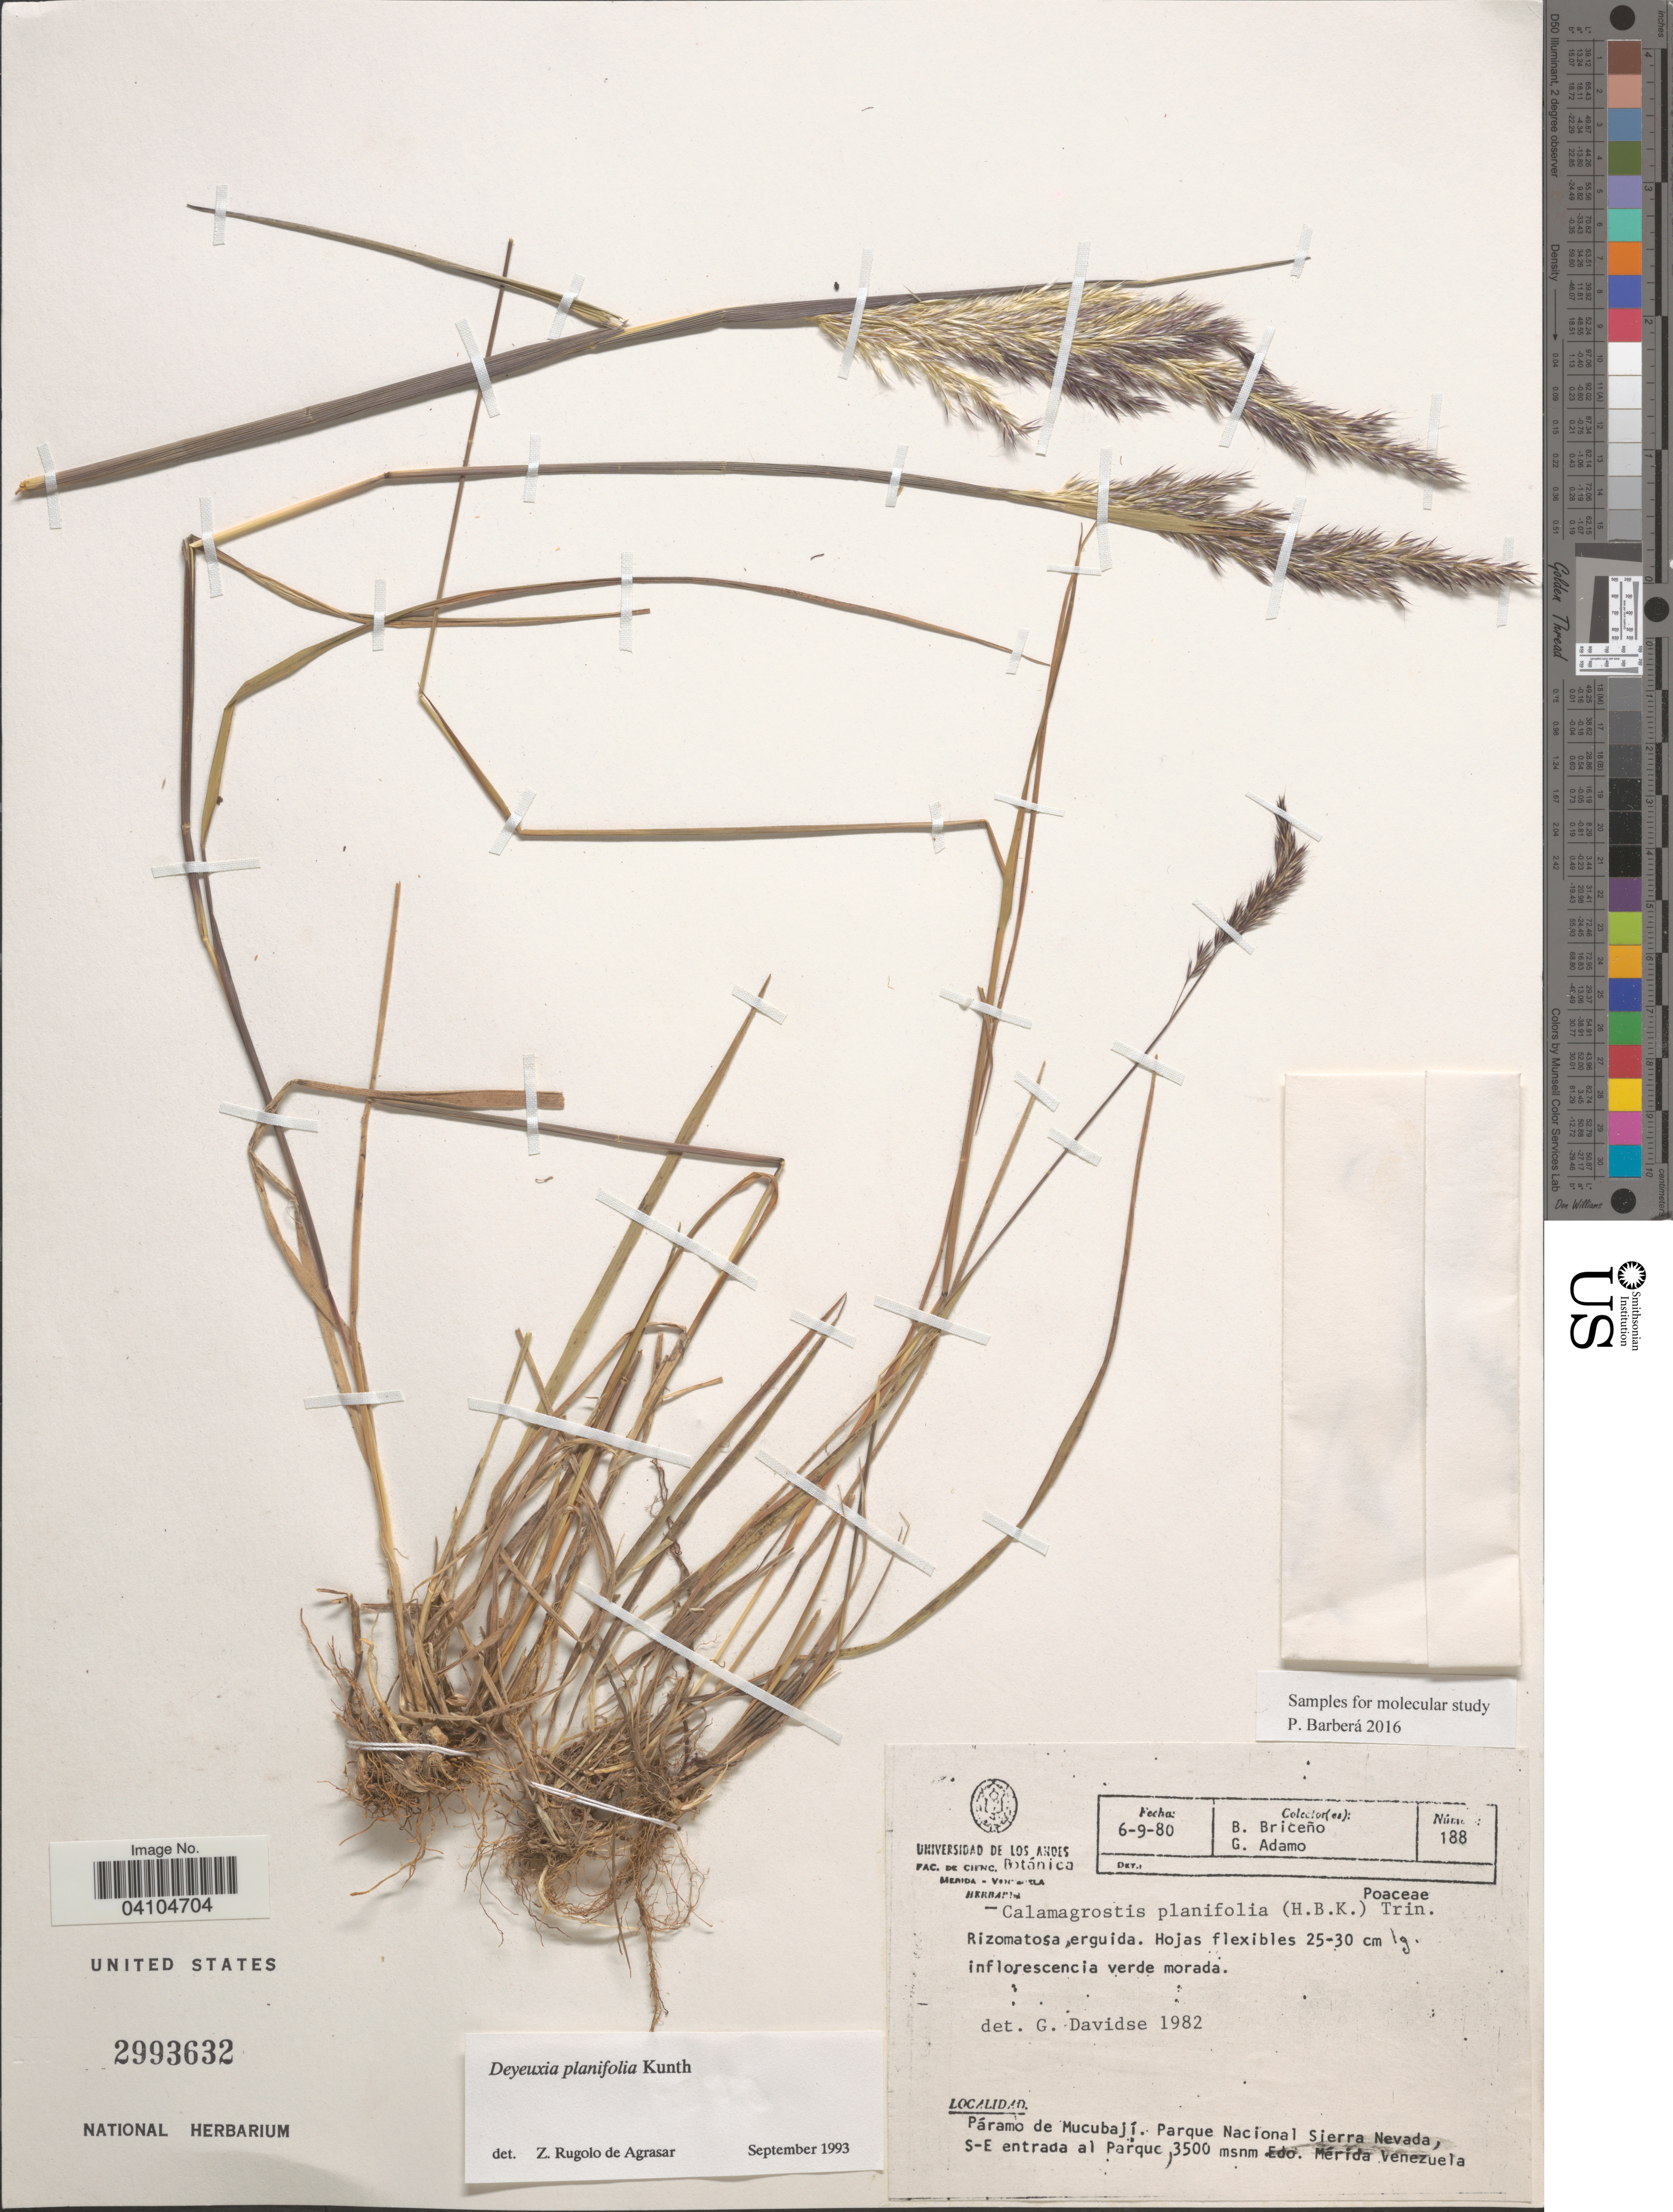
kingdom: Plantae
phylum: Tracheophyta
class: Liliopsida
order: Poales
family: Poaceae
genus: Peyritschia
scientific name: Peyritschia planifolia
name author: (Kunth) P.M. Peterson et al.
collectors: B. Briceño & G. Adamo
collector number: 188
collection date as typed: Transcribed d/m/y: 6/9/80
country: Venezuela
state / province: Merida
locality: Páramo de Mucubají. Parque Nacional Sierra Nevada, S-E entrada al Parque.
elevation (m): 3500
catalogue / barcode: US 2993632